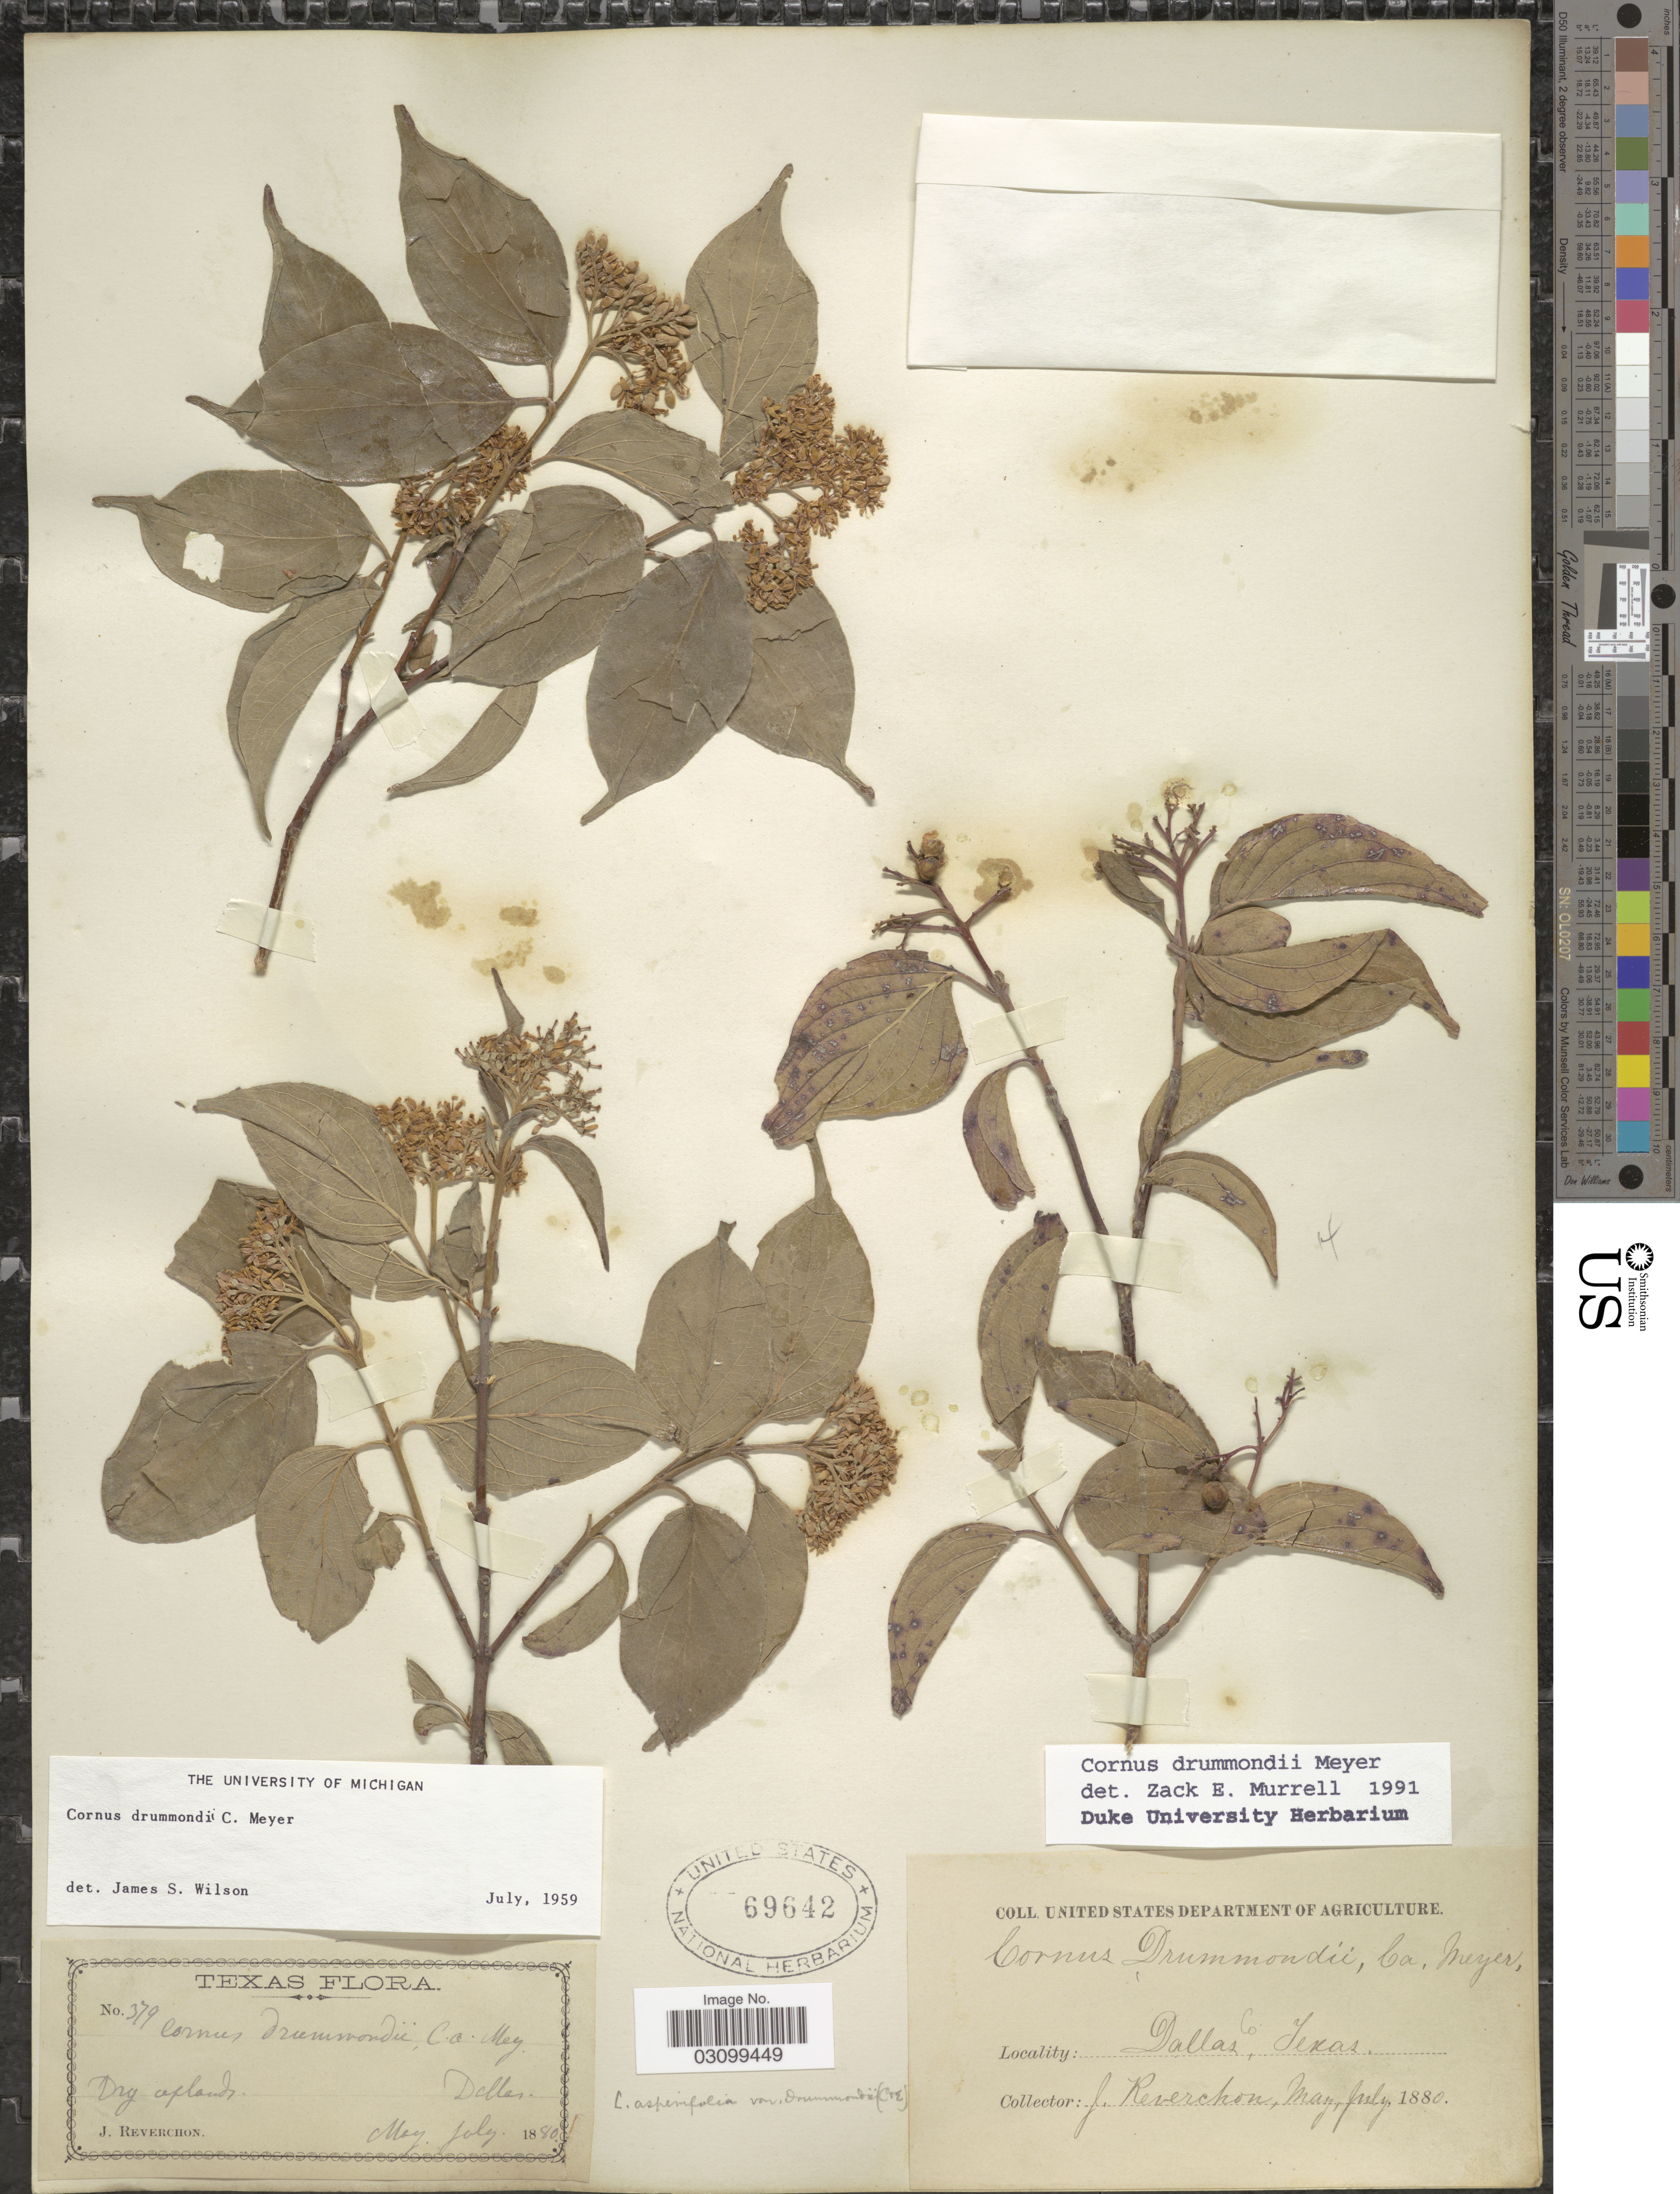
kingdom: Plantae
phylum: Tracheophyta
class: Magnoliopsida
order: Cornales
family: Cornaceae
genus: Cornus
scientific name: Cornus drummondii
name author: C.A. Mey.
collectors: J. Reverchon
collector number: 379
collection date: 1880-05/1880-07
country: United States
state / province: Texas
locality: Dallas. Dallas Co.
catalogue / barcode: US 69642